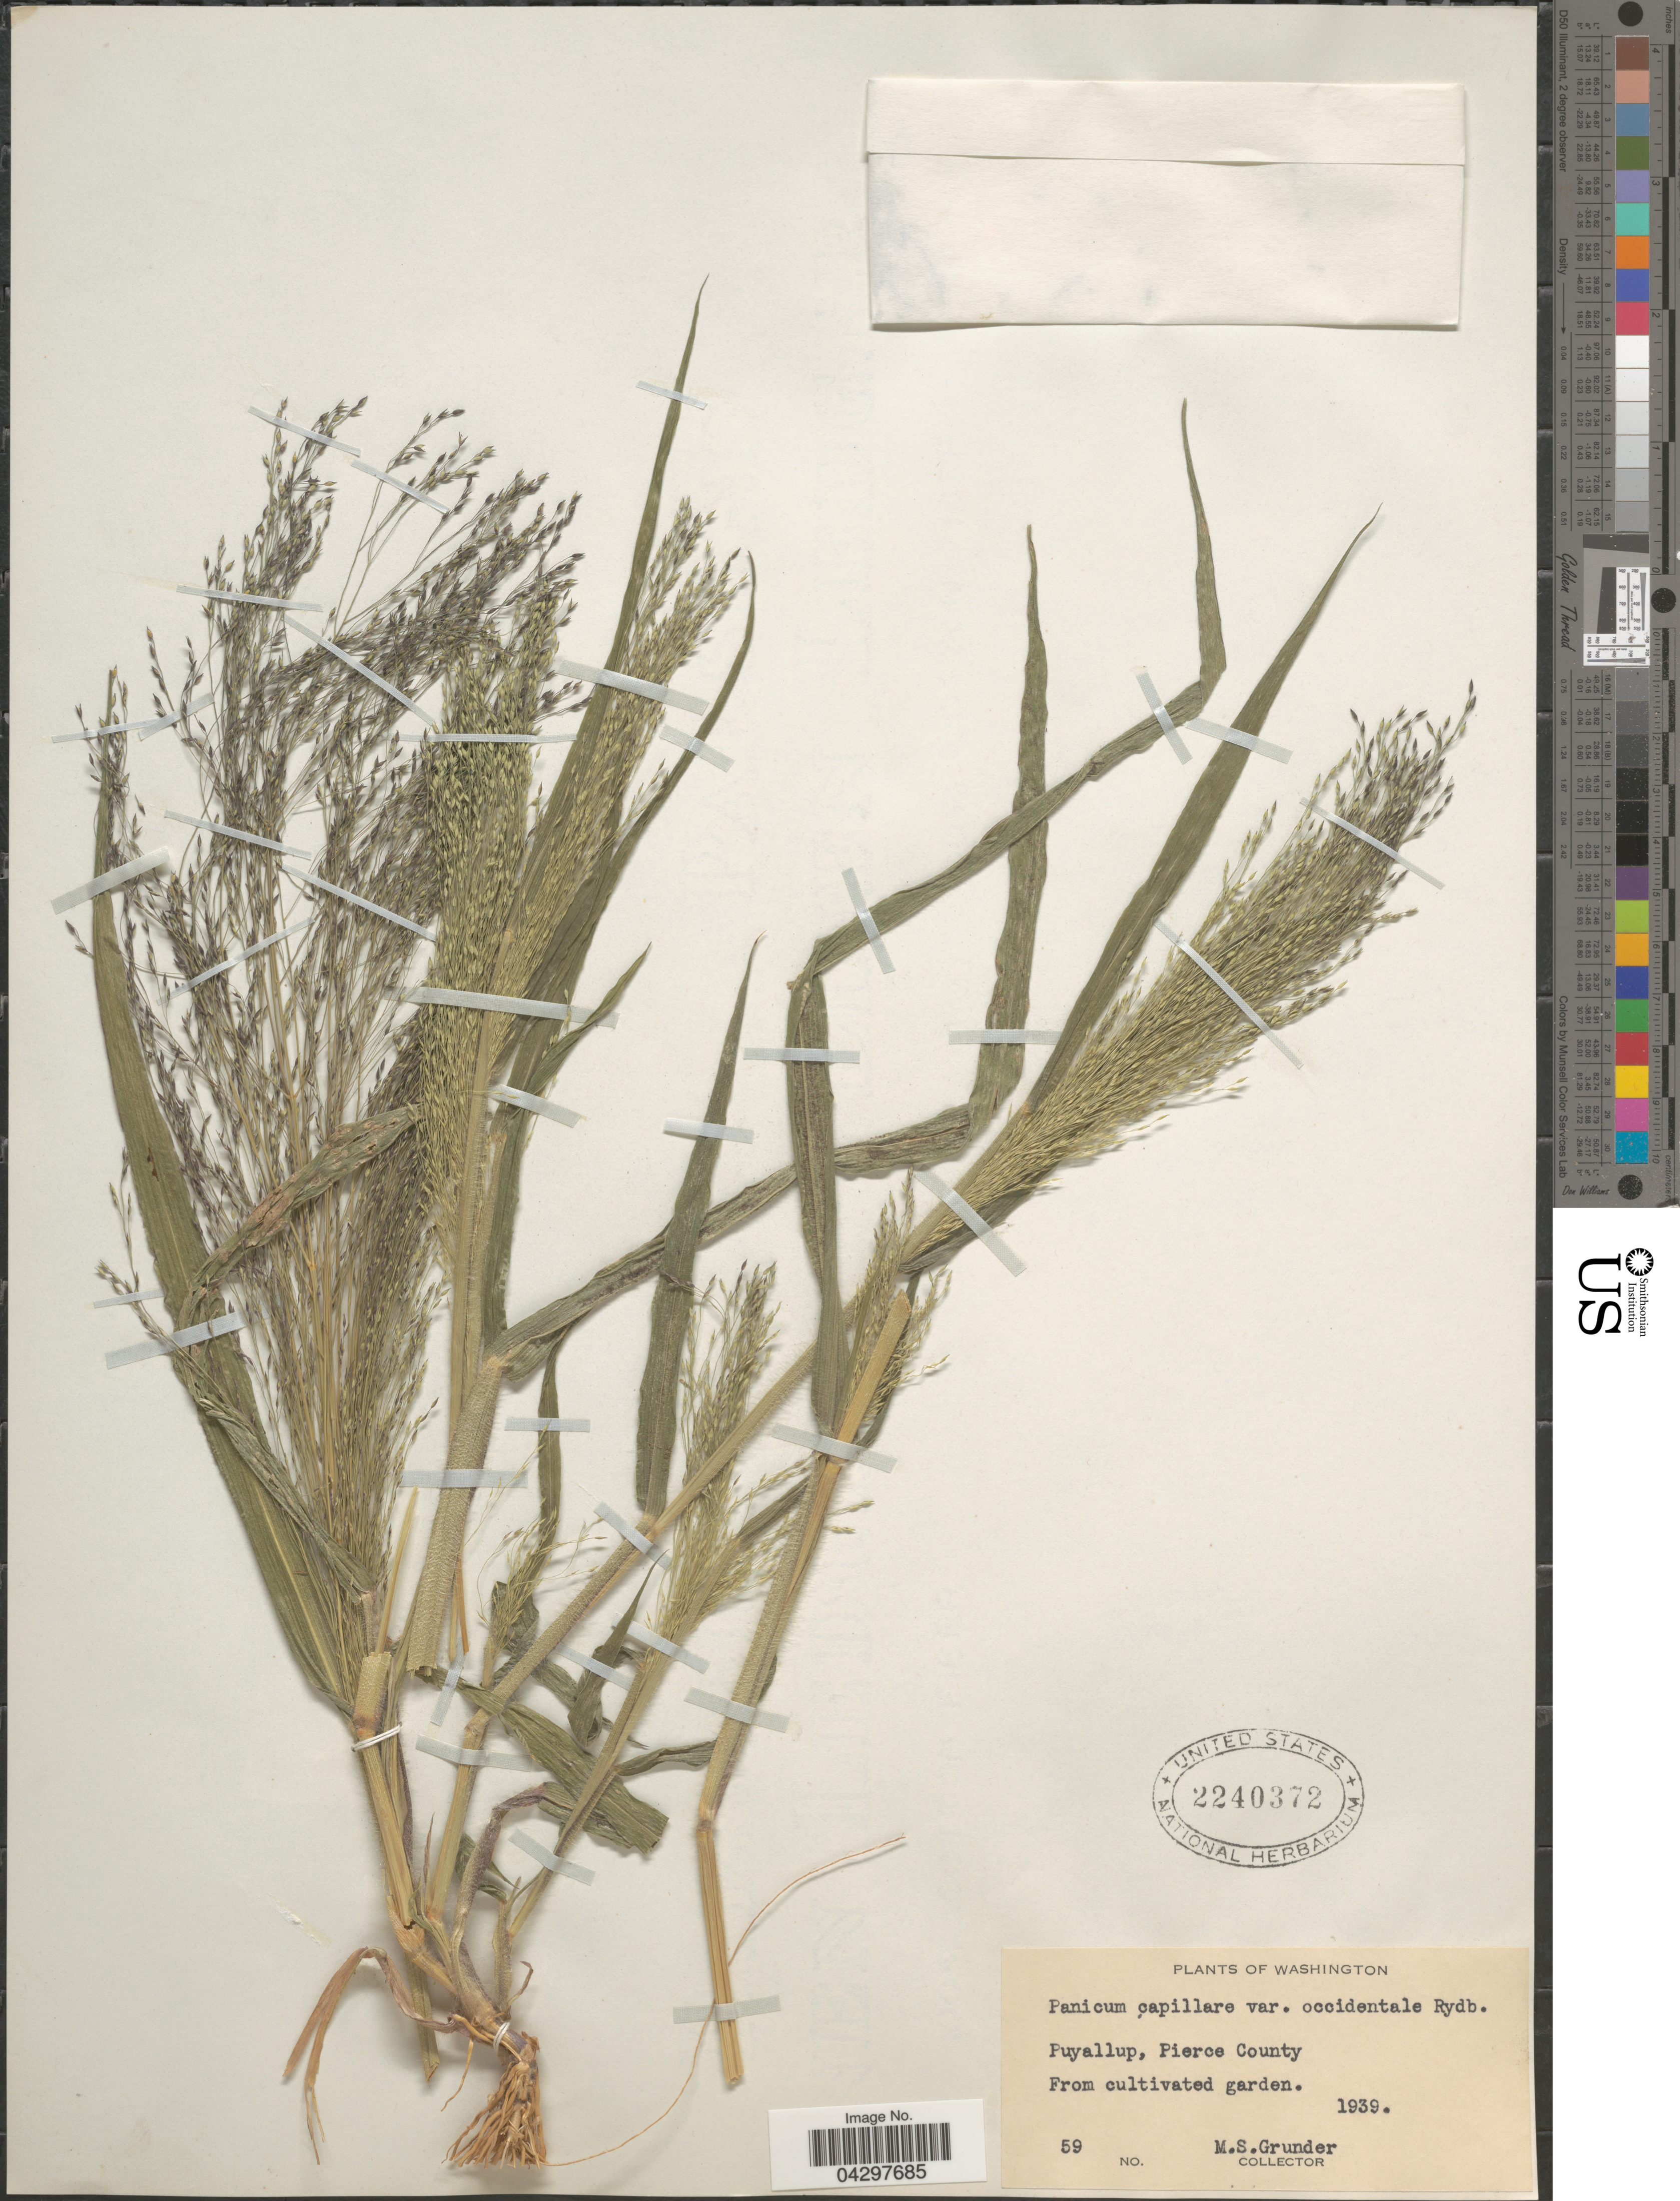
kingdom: Plantae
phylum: Tracheophyta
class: Liliopsida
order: Poales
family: Poaceae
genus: Panicum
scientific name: Panicum capillare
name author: L.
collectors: M. Grunder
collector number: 59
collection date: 1939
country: United States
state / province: Washington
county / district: Pierce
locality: Puyallup, Pierce County. From cultivated garden.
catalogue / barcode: US 2240372